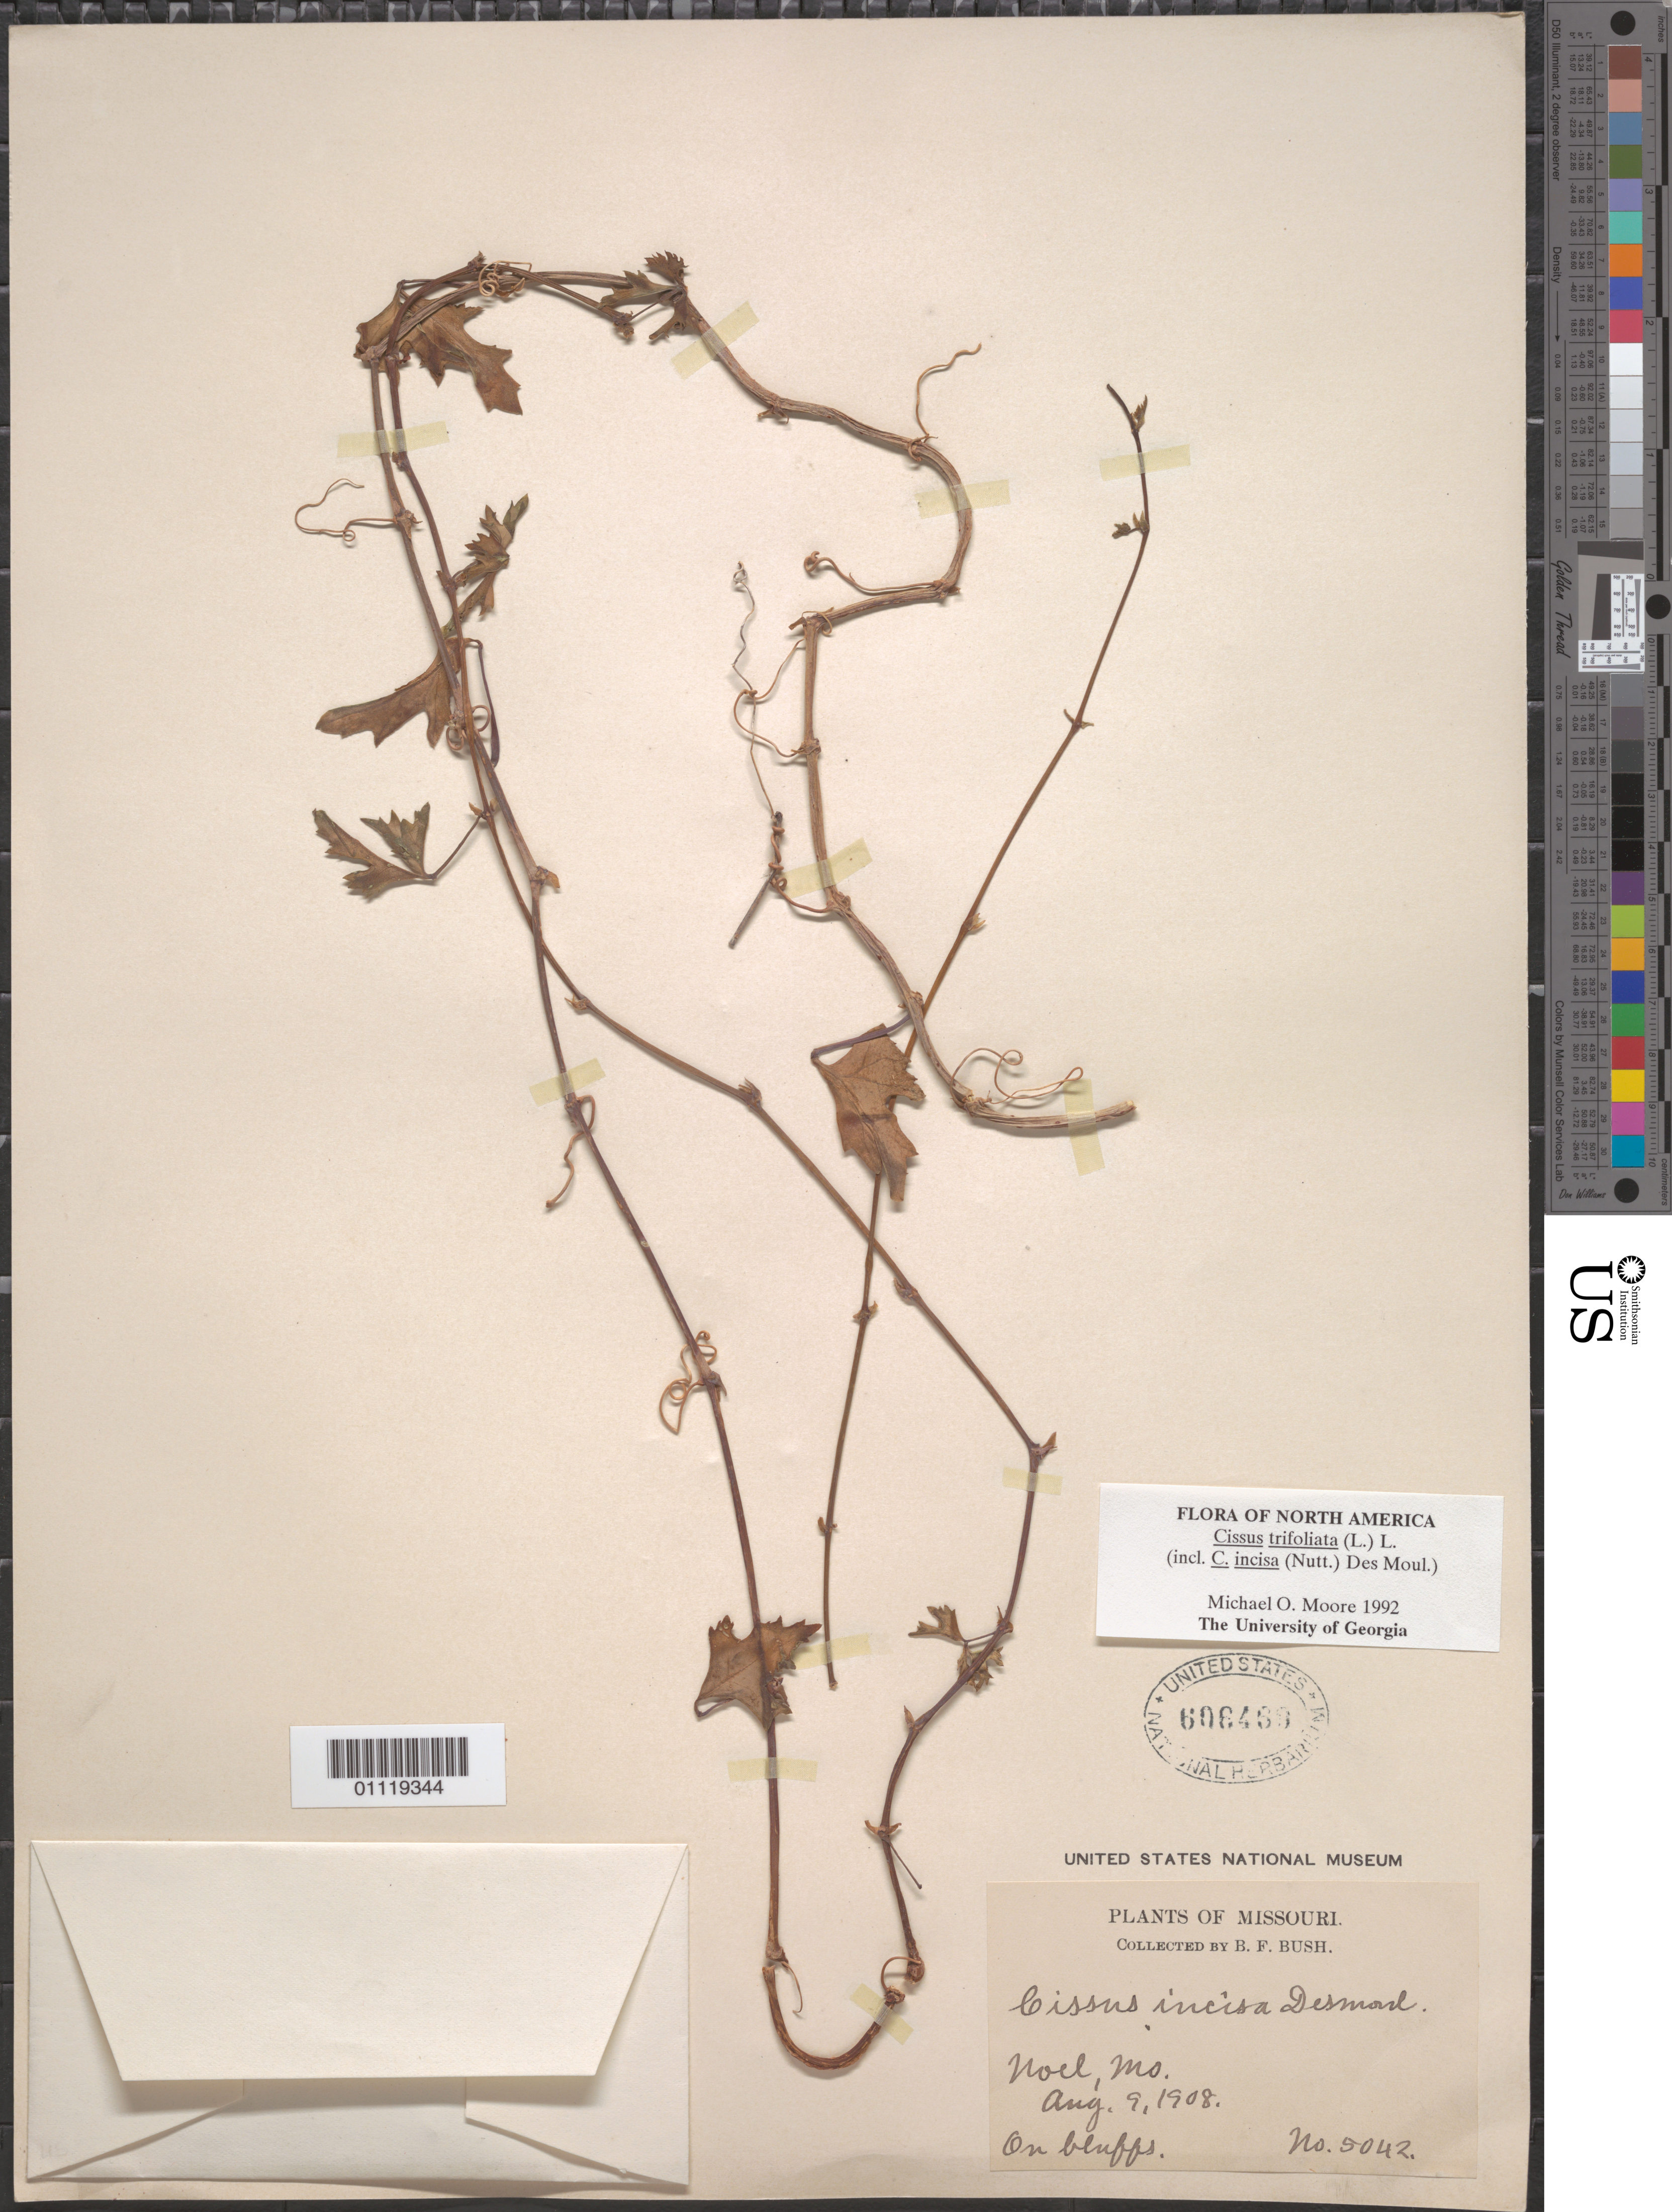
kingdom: Plantae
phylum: Tracheophyta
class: Magnoliopsida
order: Vitales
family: Vitaceae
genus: Cissus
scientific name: Cissus trifoliata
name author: (L.) L.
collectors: B. F. Bush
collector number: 5042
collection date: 1908-08-09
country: United States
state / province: Missouri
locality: Noel.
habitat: On bluffs.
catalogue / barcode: US 606468